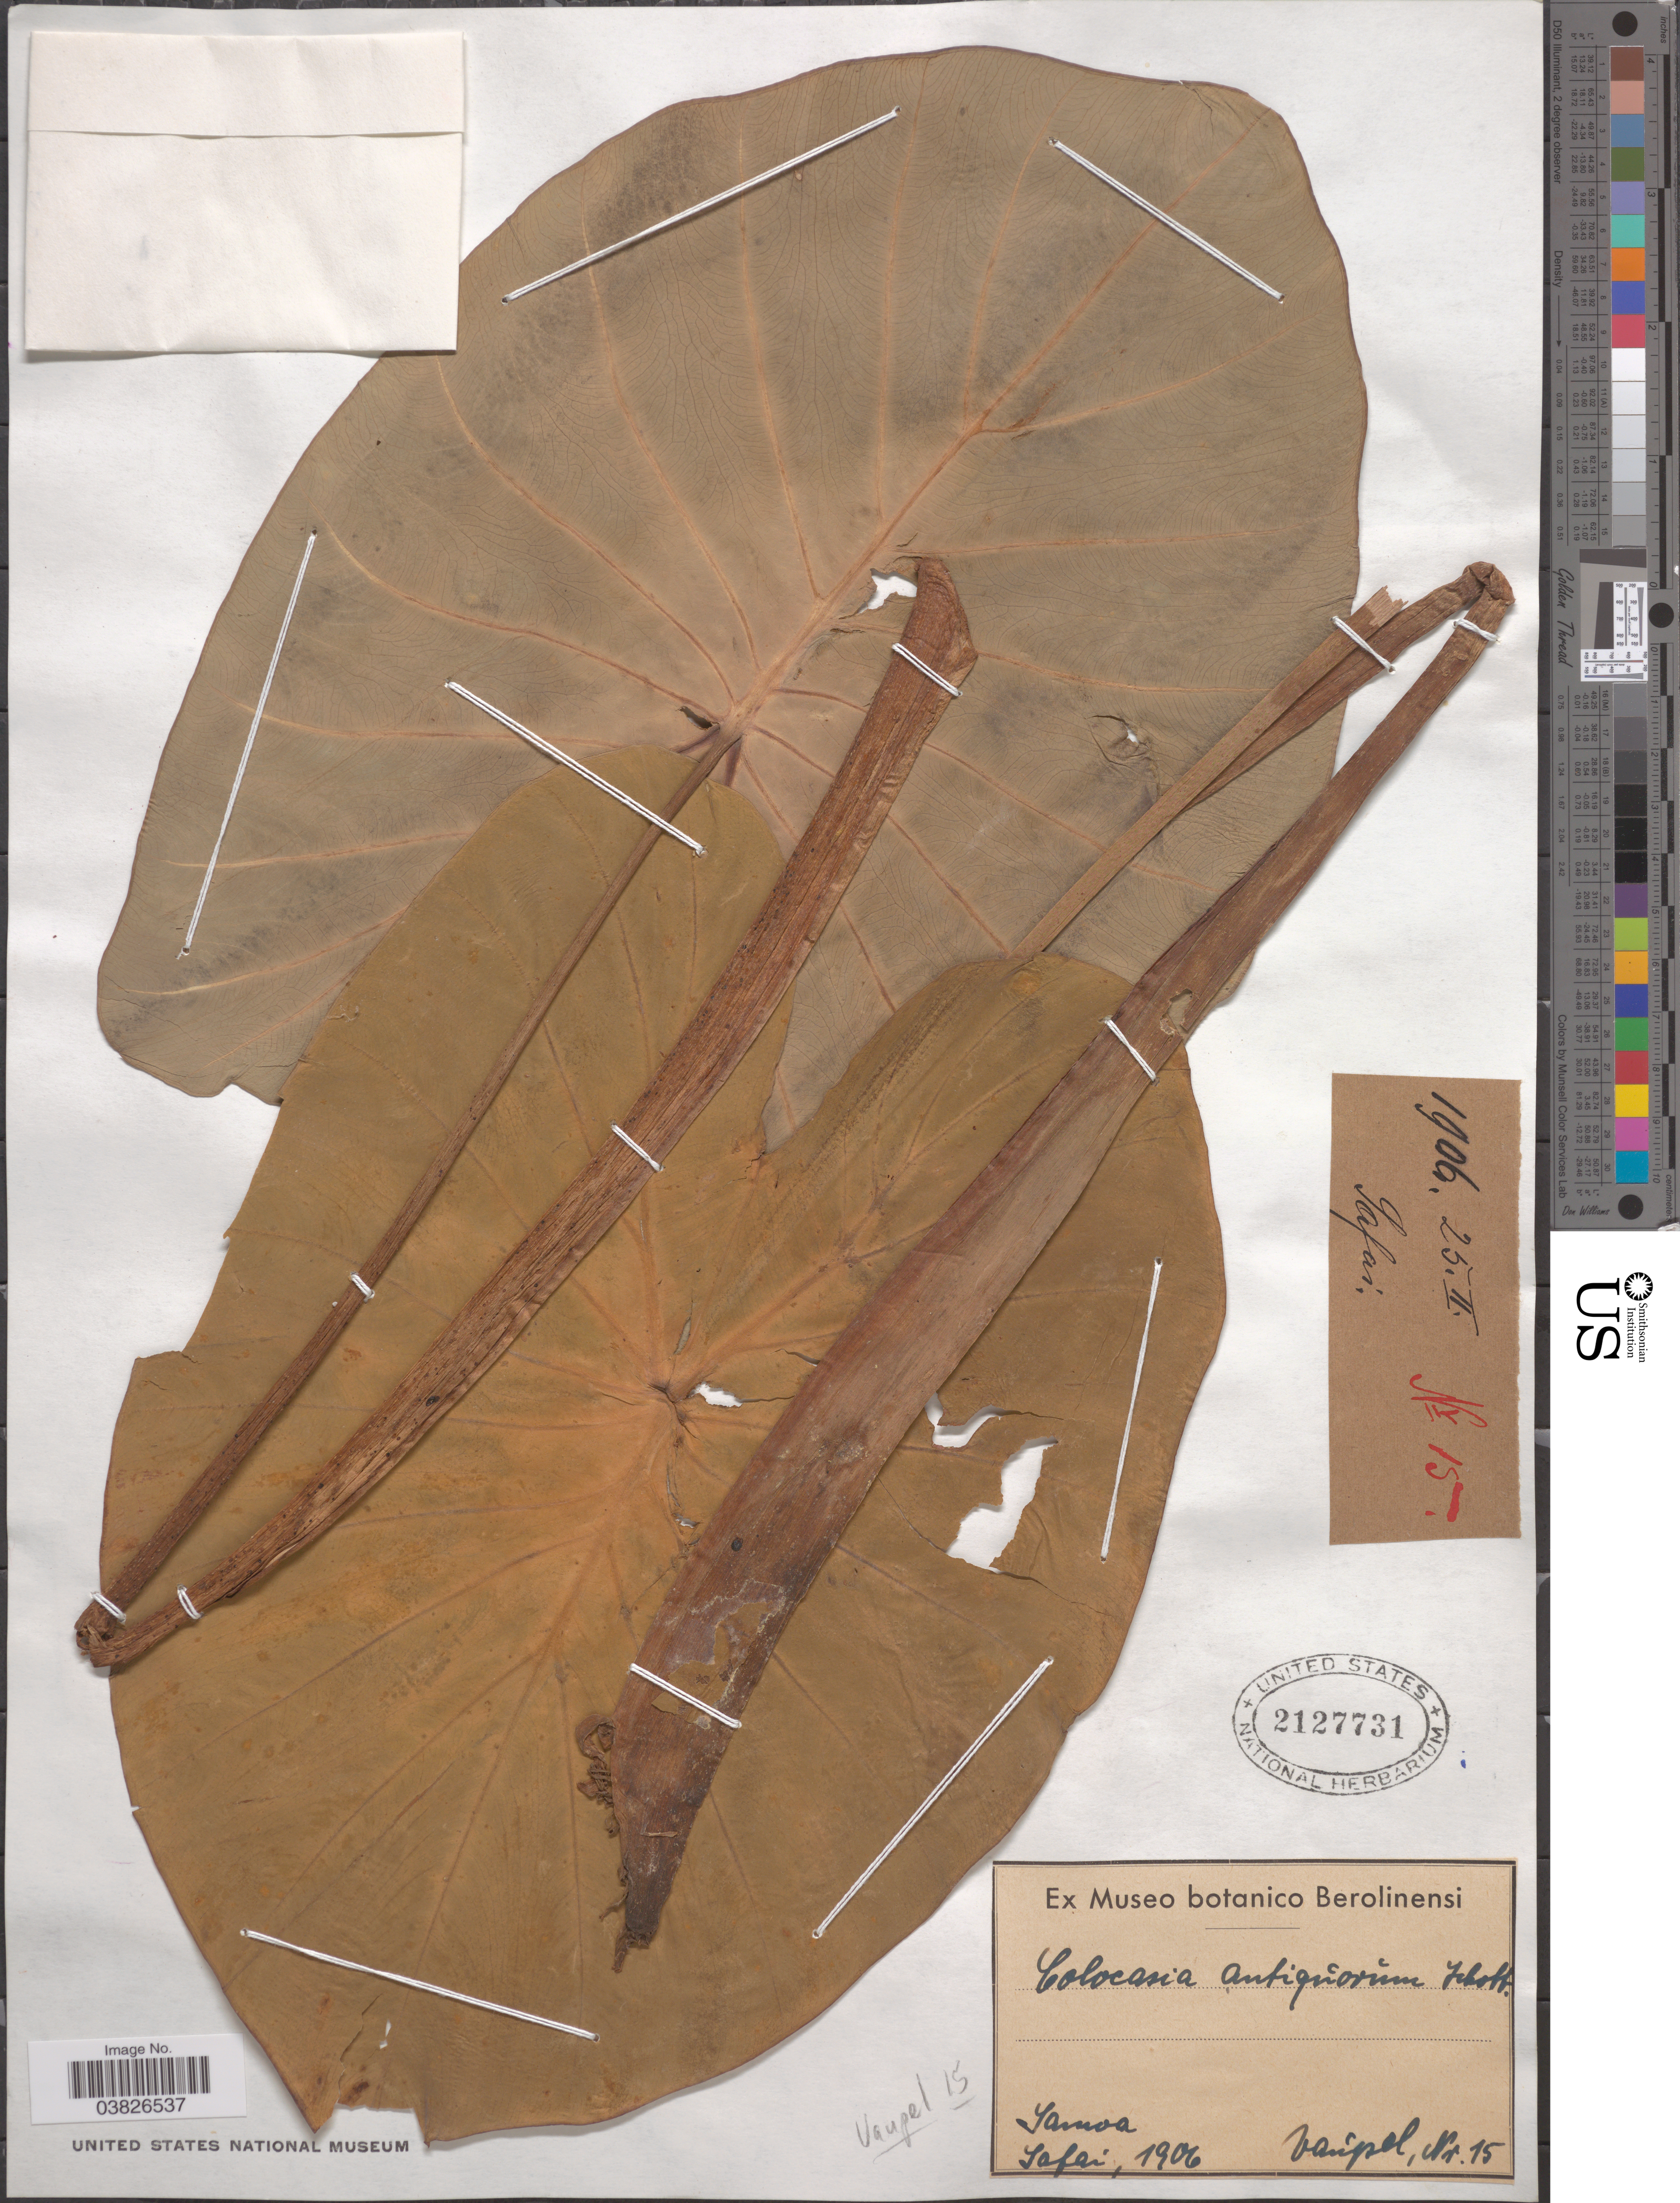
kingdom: Plantae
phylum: Tracheophyta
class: Liliopsida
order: Alismatales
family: Araceae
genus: Colocasia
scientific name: Colocasia esculenta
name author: (L.) Schott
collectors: Vaupel, --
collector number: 15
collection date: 1906-02-25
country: Samoa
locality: Samoa. Safai.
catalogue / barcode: US 2127731